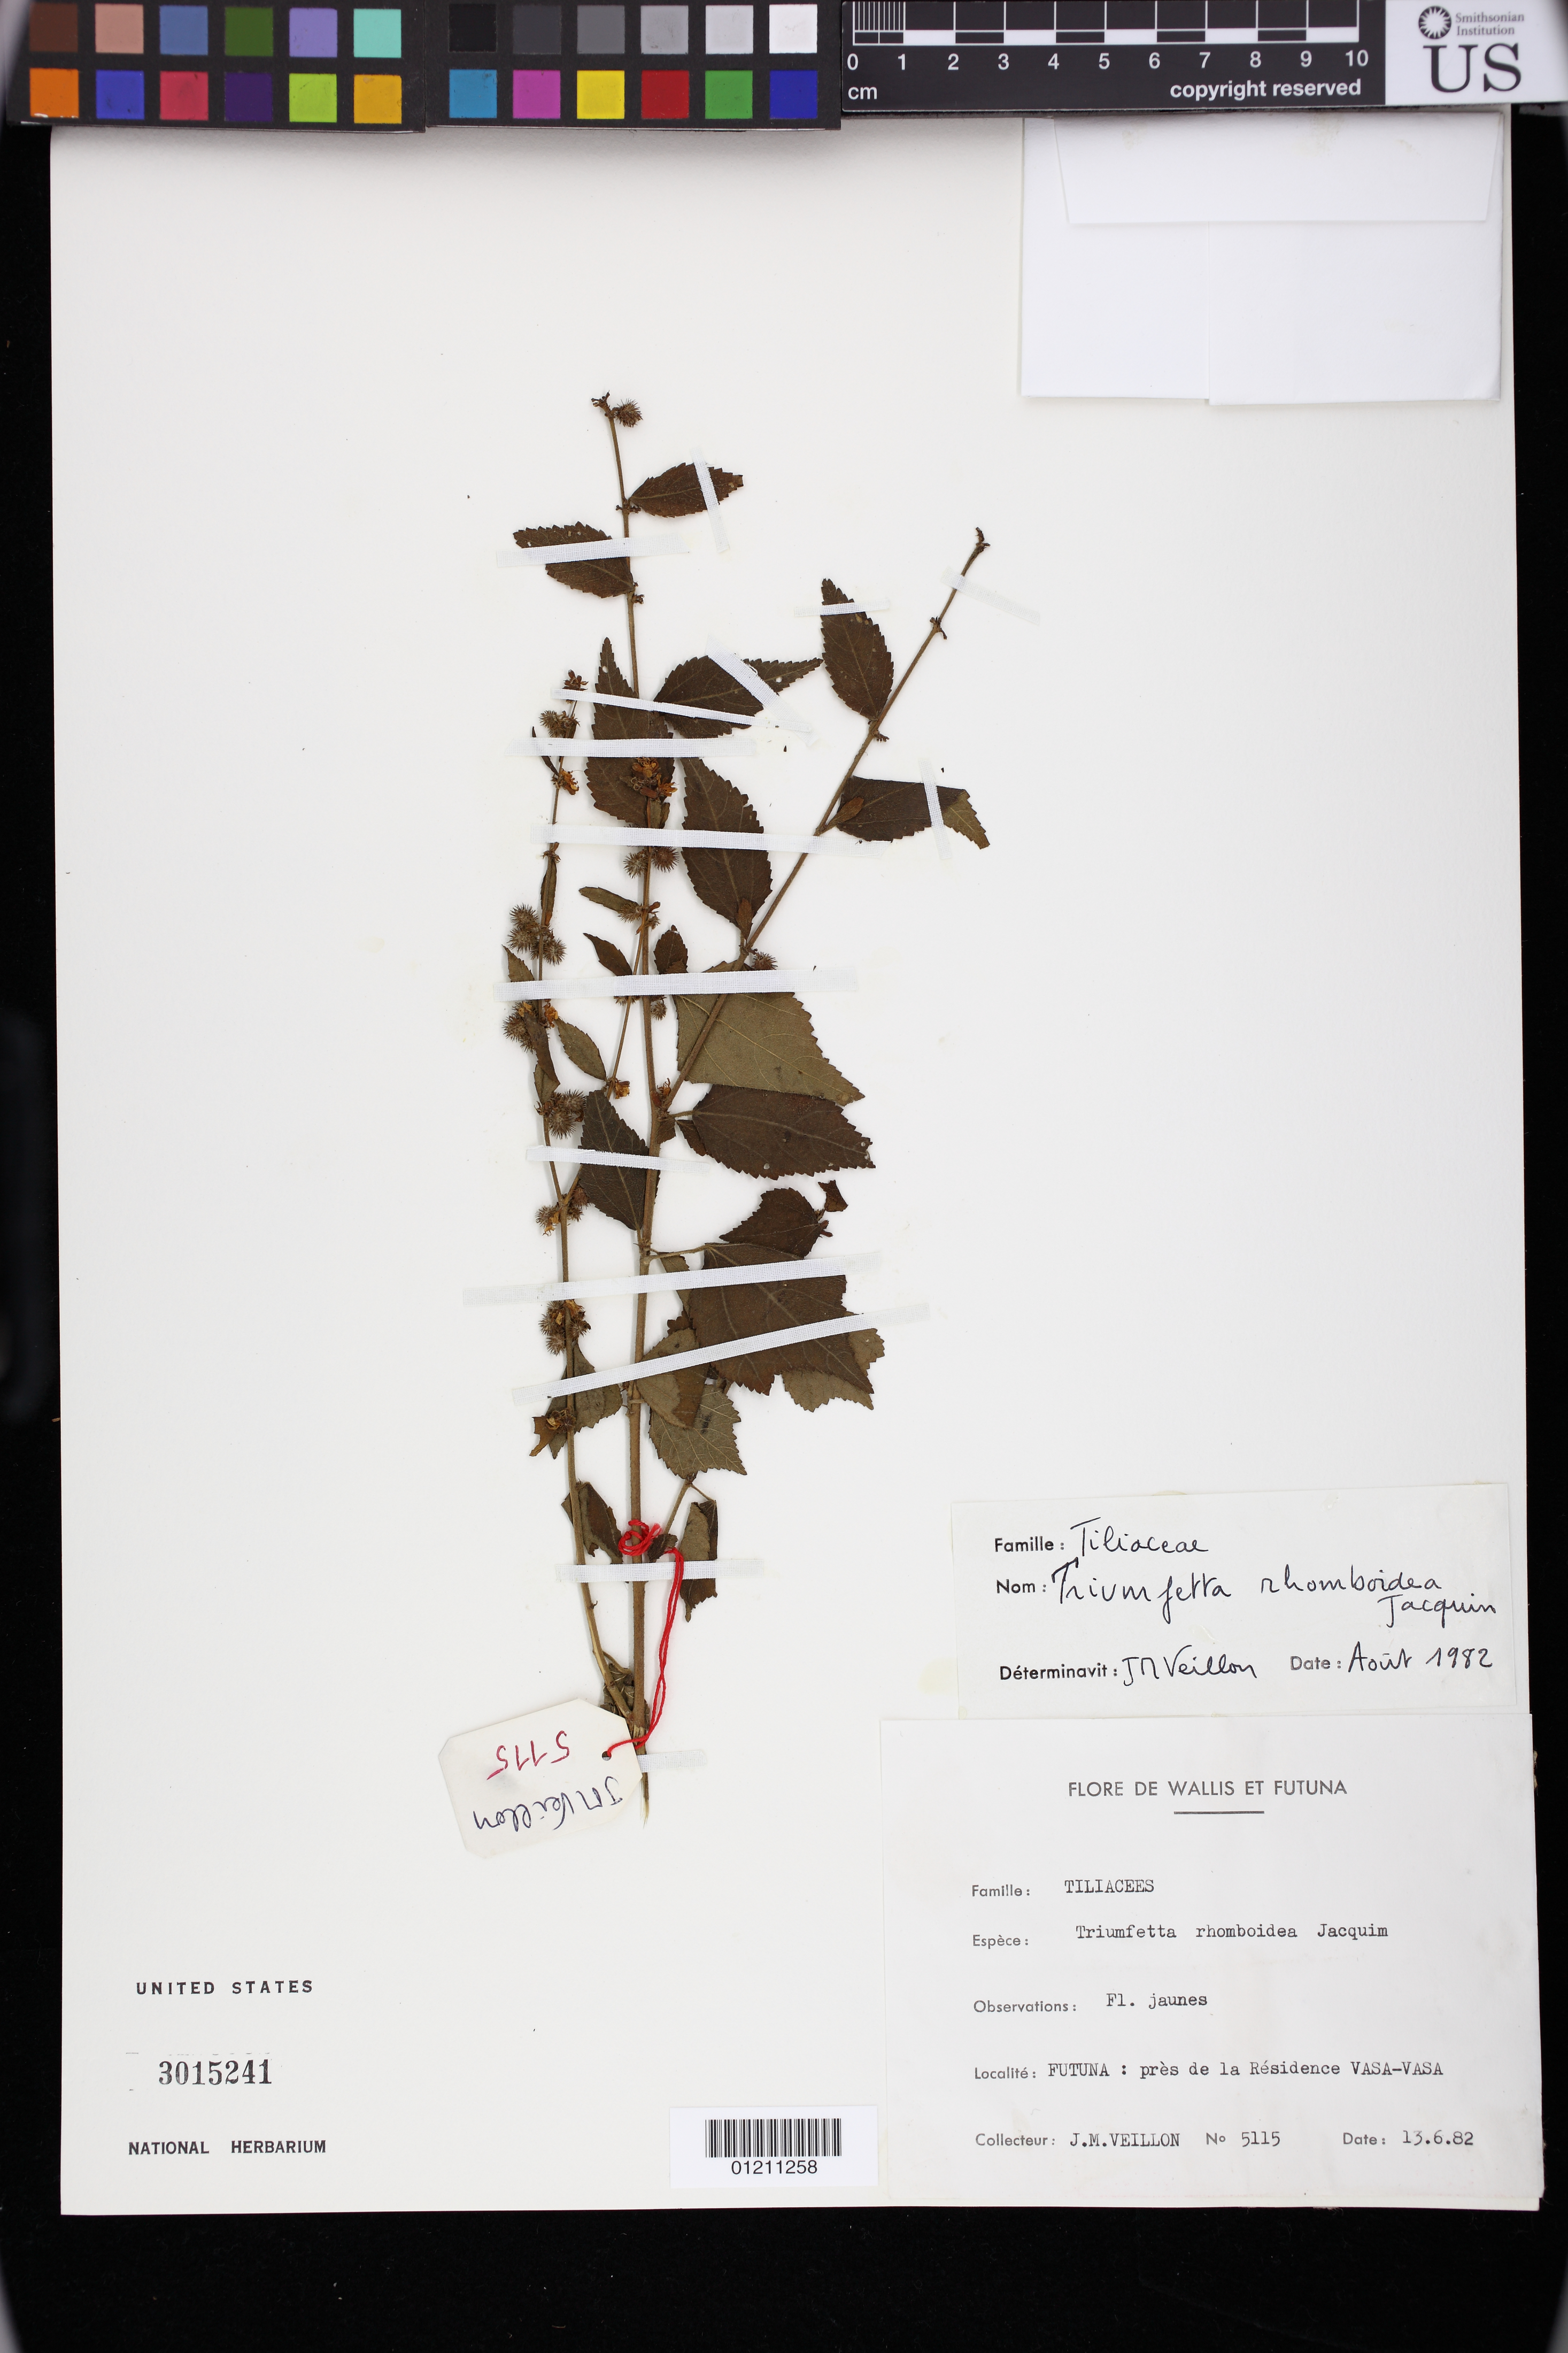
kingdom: Plantae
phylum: Tracheophyta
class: Magnoliopsida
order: Malvales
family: Malvaceae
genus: Triumfetta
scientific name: Triumfetta rhomboidea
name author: Jacq.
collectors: J. Veillon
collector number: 5115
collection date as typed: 13 Jun 1982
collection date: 1982-06-13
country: Wallis and Futuna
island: Futuna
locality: Wallis et Futuna. Futuna: pres de la residence Vasa-Vasa.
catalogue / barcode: US 3015241